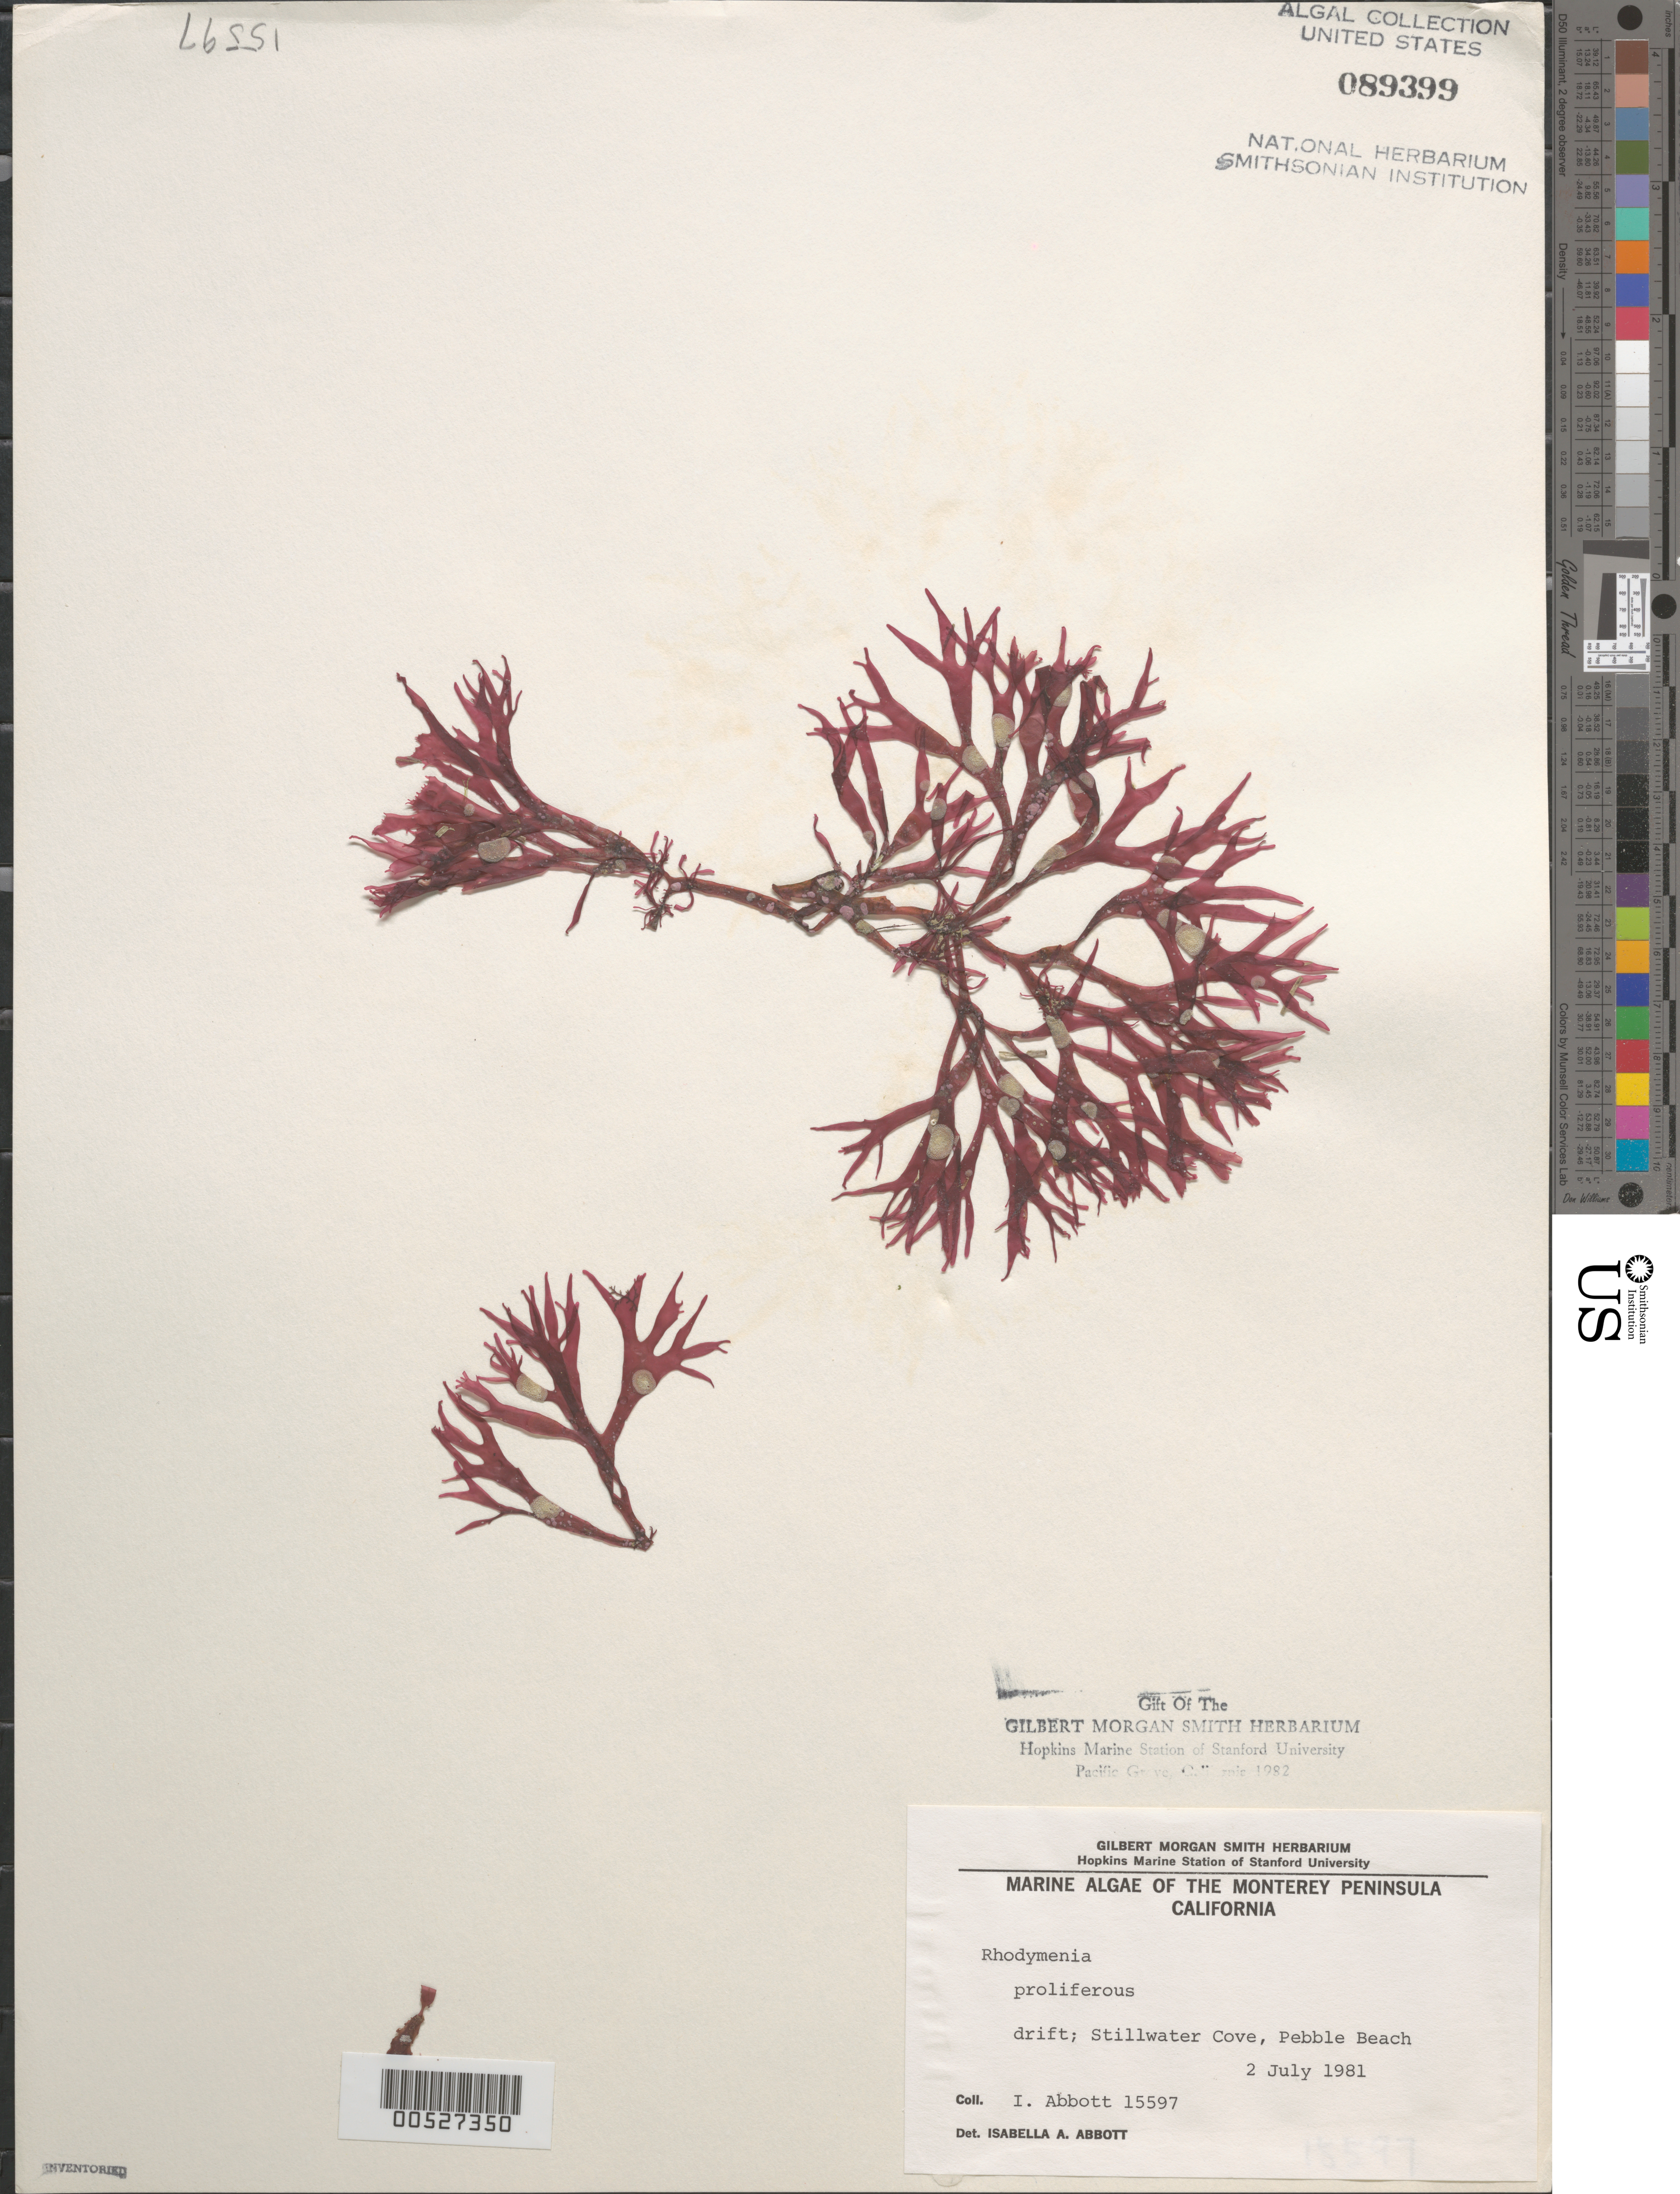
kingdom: Plantae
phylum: Rhodophyta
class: Florideophyceae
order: Rhodymeniales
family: Rhodymeniaceae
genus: Rhodymenia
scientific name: Rhodymenia sp.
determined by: Abbott, Isabella A.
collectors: I. A. Abbott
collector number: IAA 15597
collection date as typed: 02 Jul 1981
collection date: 1981-07-02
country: United States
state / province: California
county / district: Monterey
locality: Stillwater Cove, Pebble Beach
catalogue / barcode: US 89399